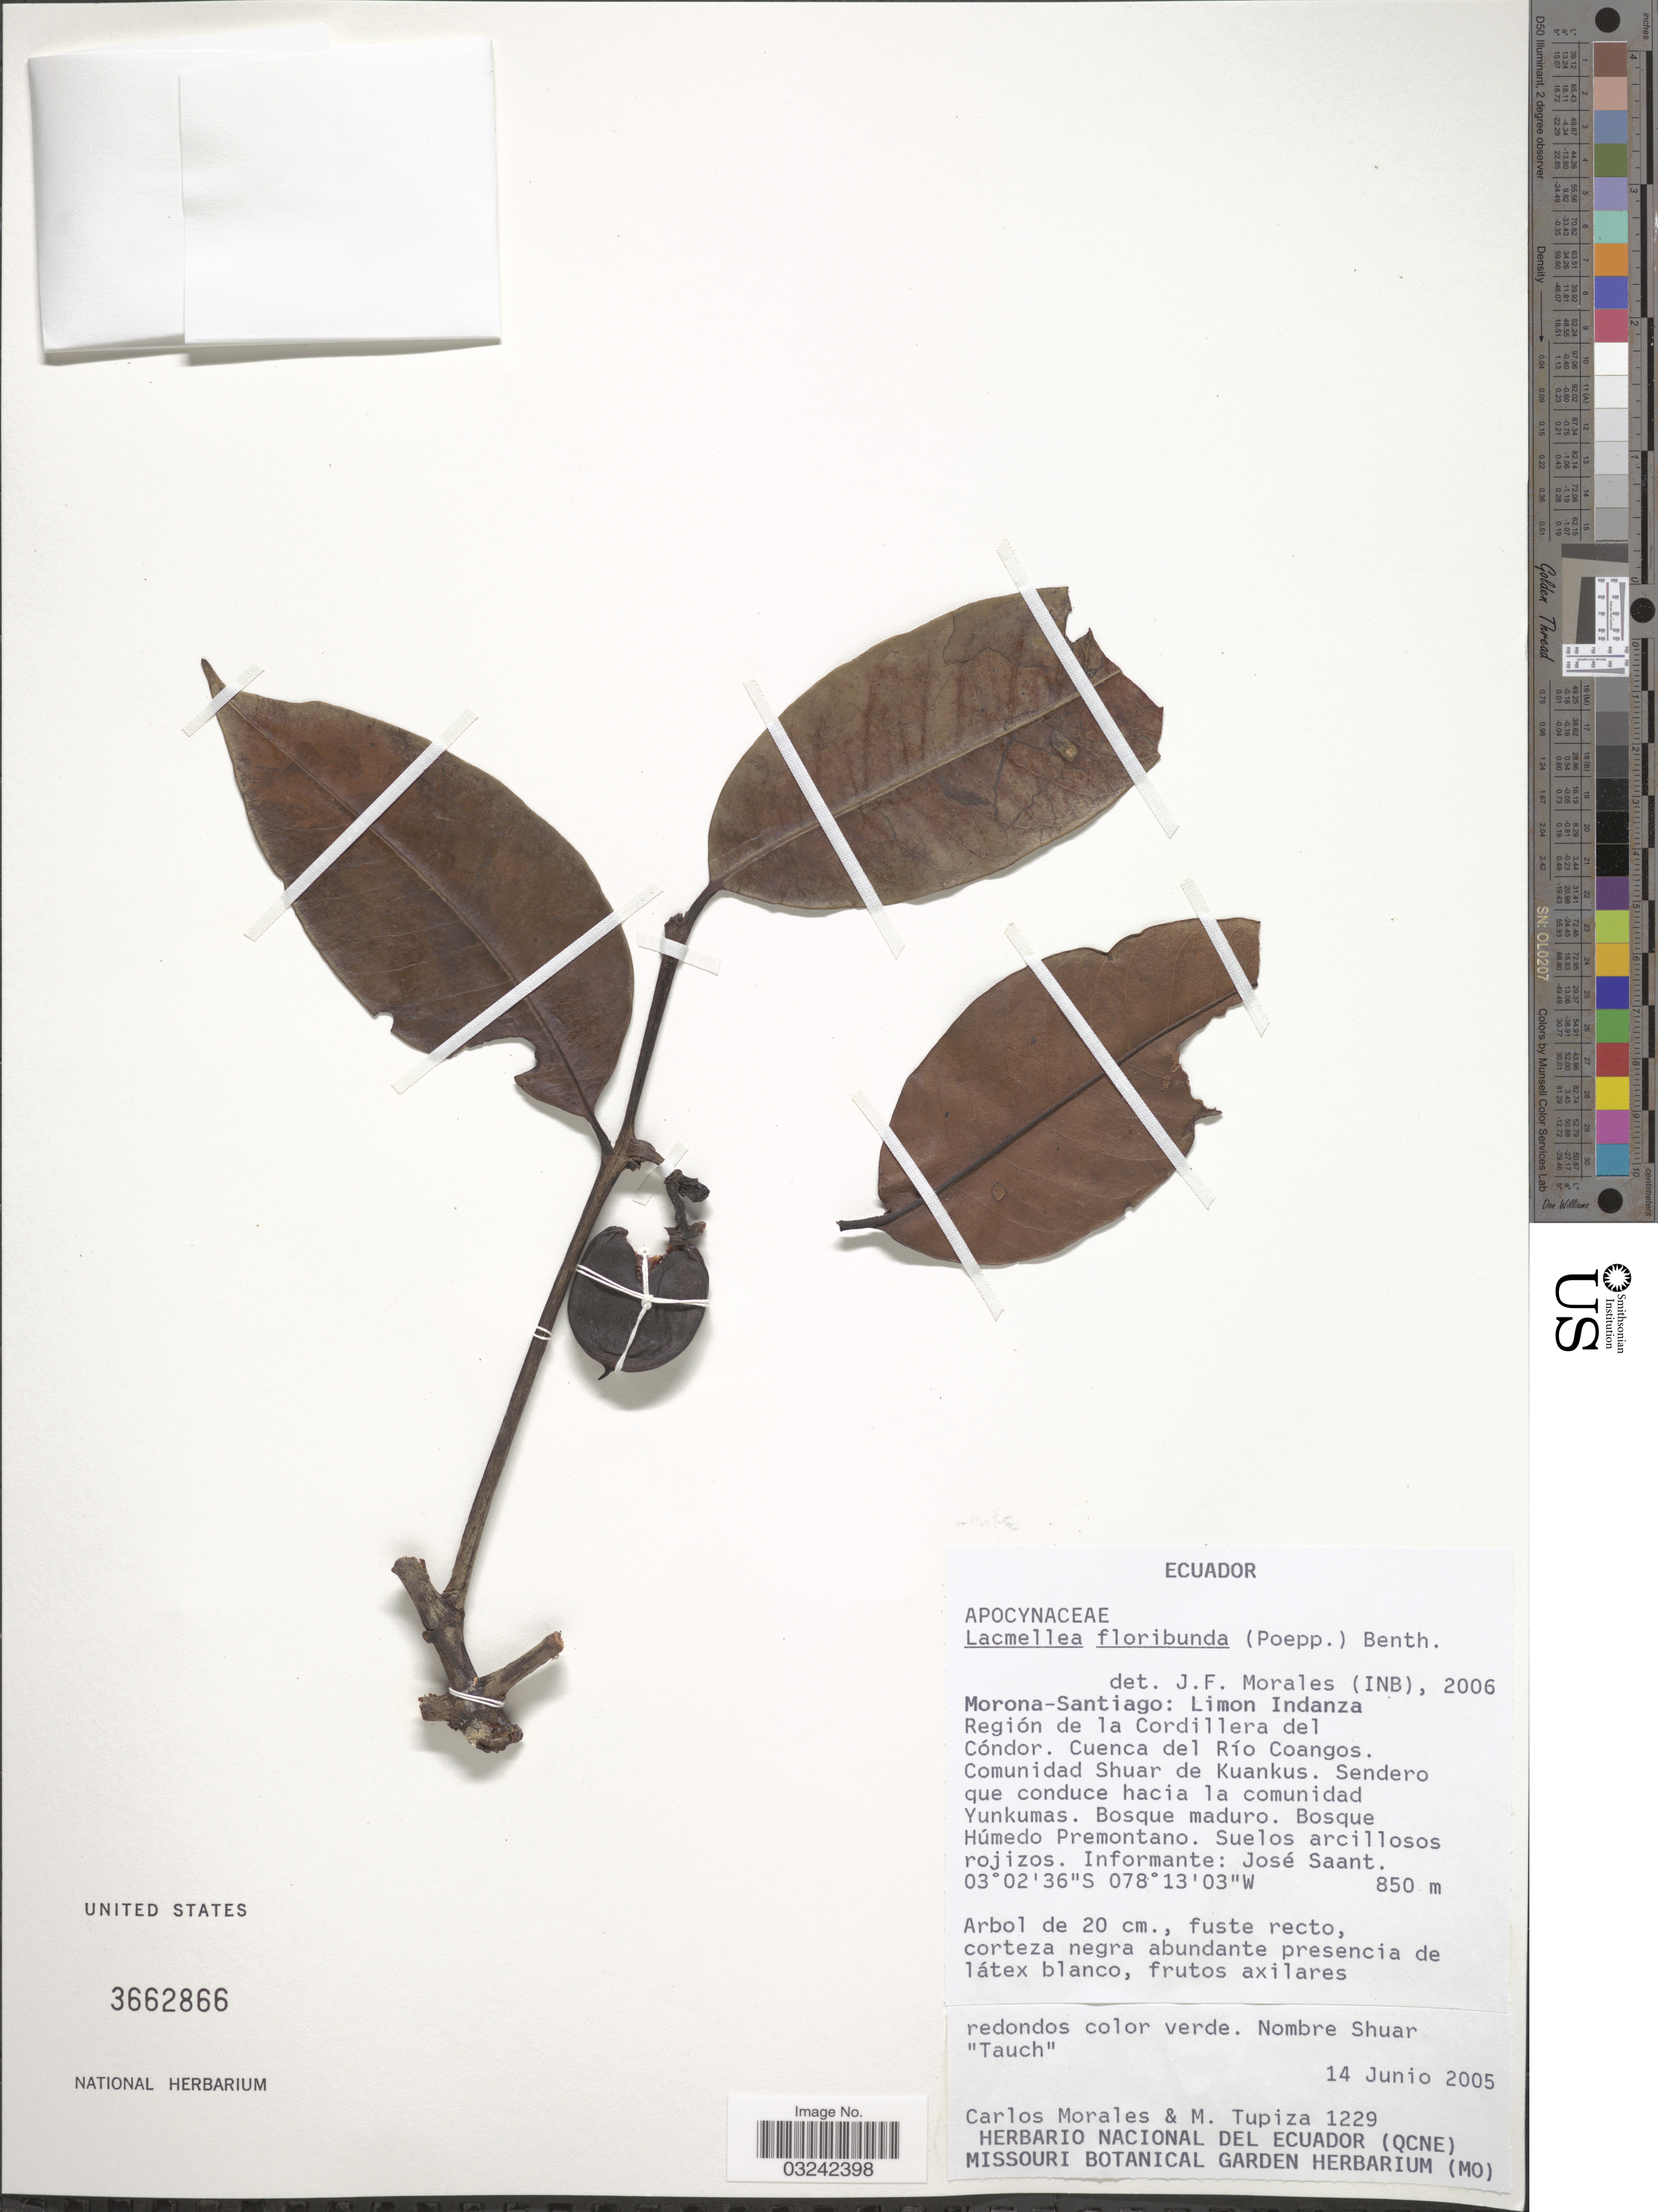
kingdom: Plantae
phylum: Tracheophyta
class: Magnoliopsida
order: Gentianales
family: Apocynaceae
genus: Lacmellea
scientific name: Lacmellea floribunda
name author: (Poepp.) Benth. & Hook. f.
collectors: C. Morales & M. Tupiza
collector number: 1229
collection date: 2005-06-14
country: Ecuador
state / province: Morona-Santiago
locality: Limon Indanza. Región de la Cordillera del Cóndor. Cuenca del Río Coangos. Comunidad Shuar de Kuankus. Sendero que conduce hacia la comunidad Yunkumas.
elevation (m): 850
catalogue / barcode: US 3662866